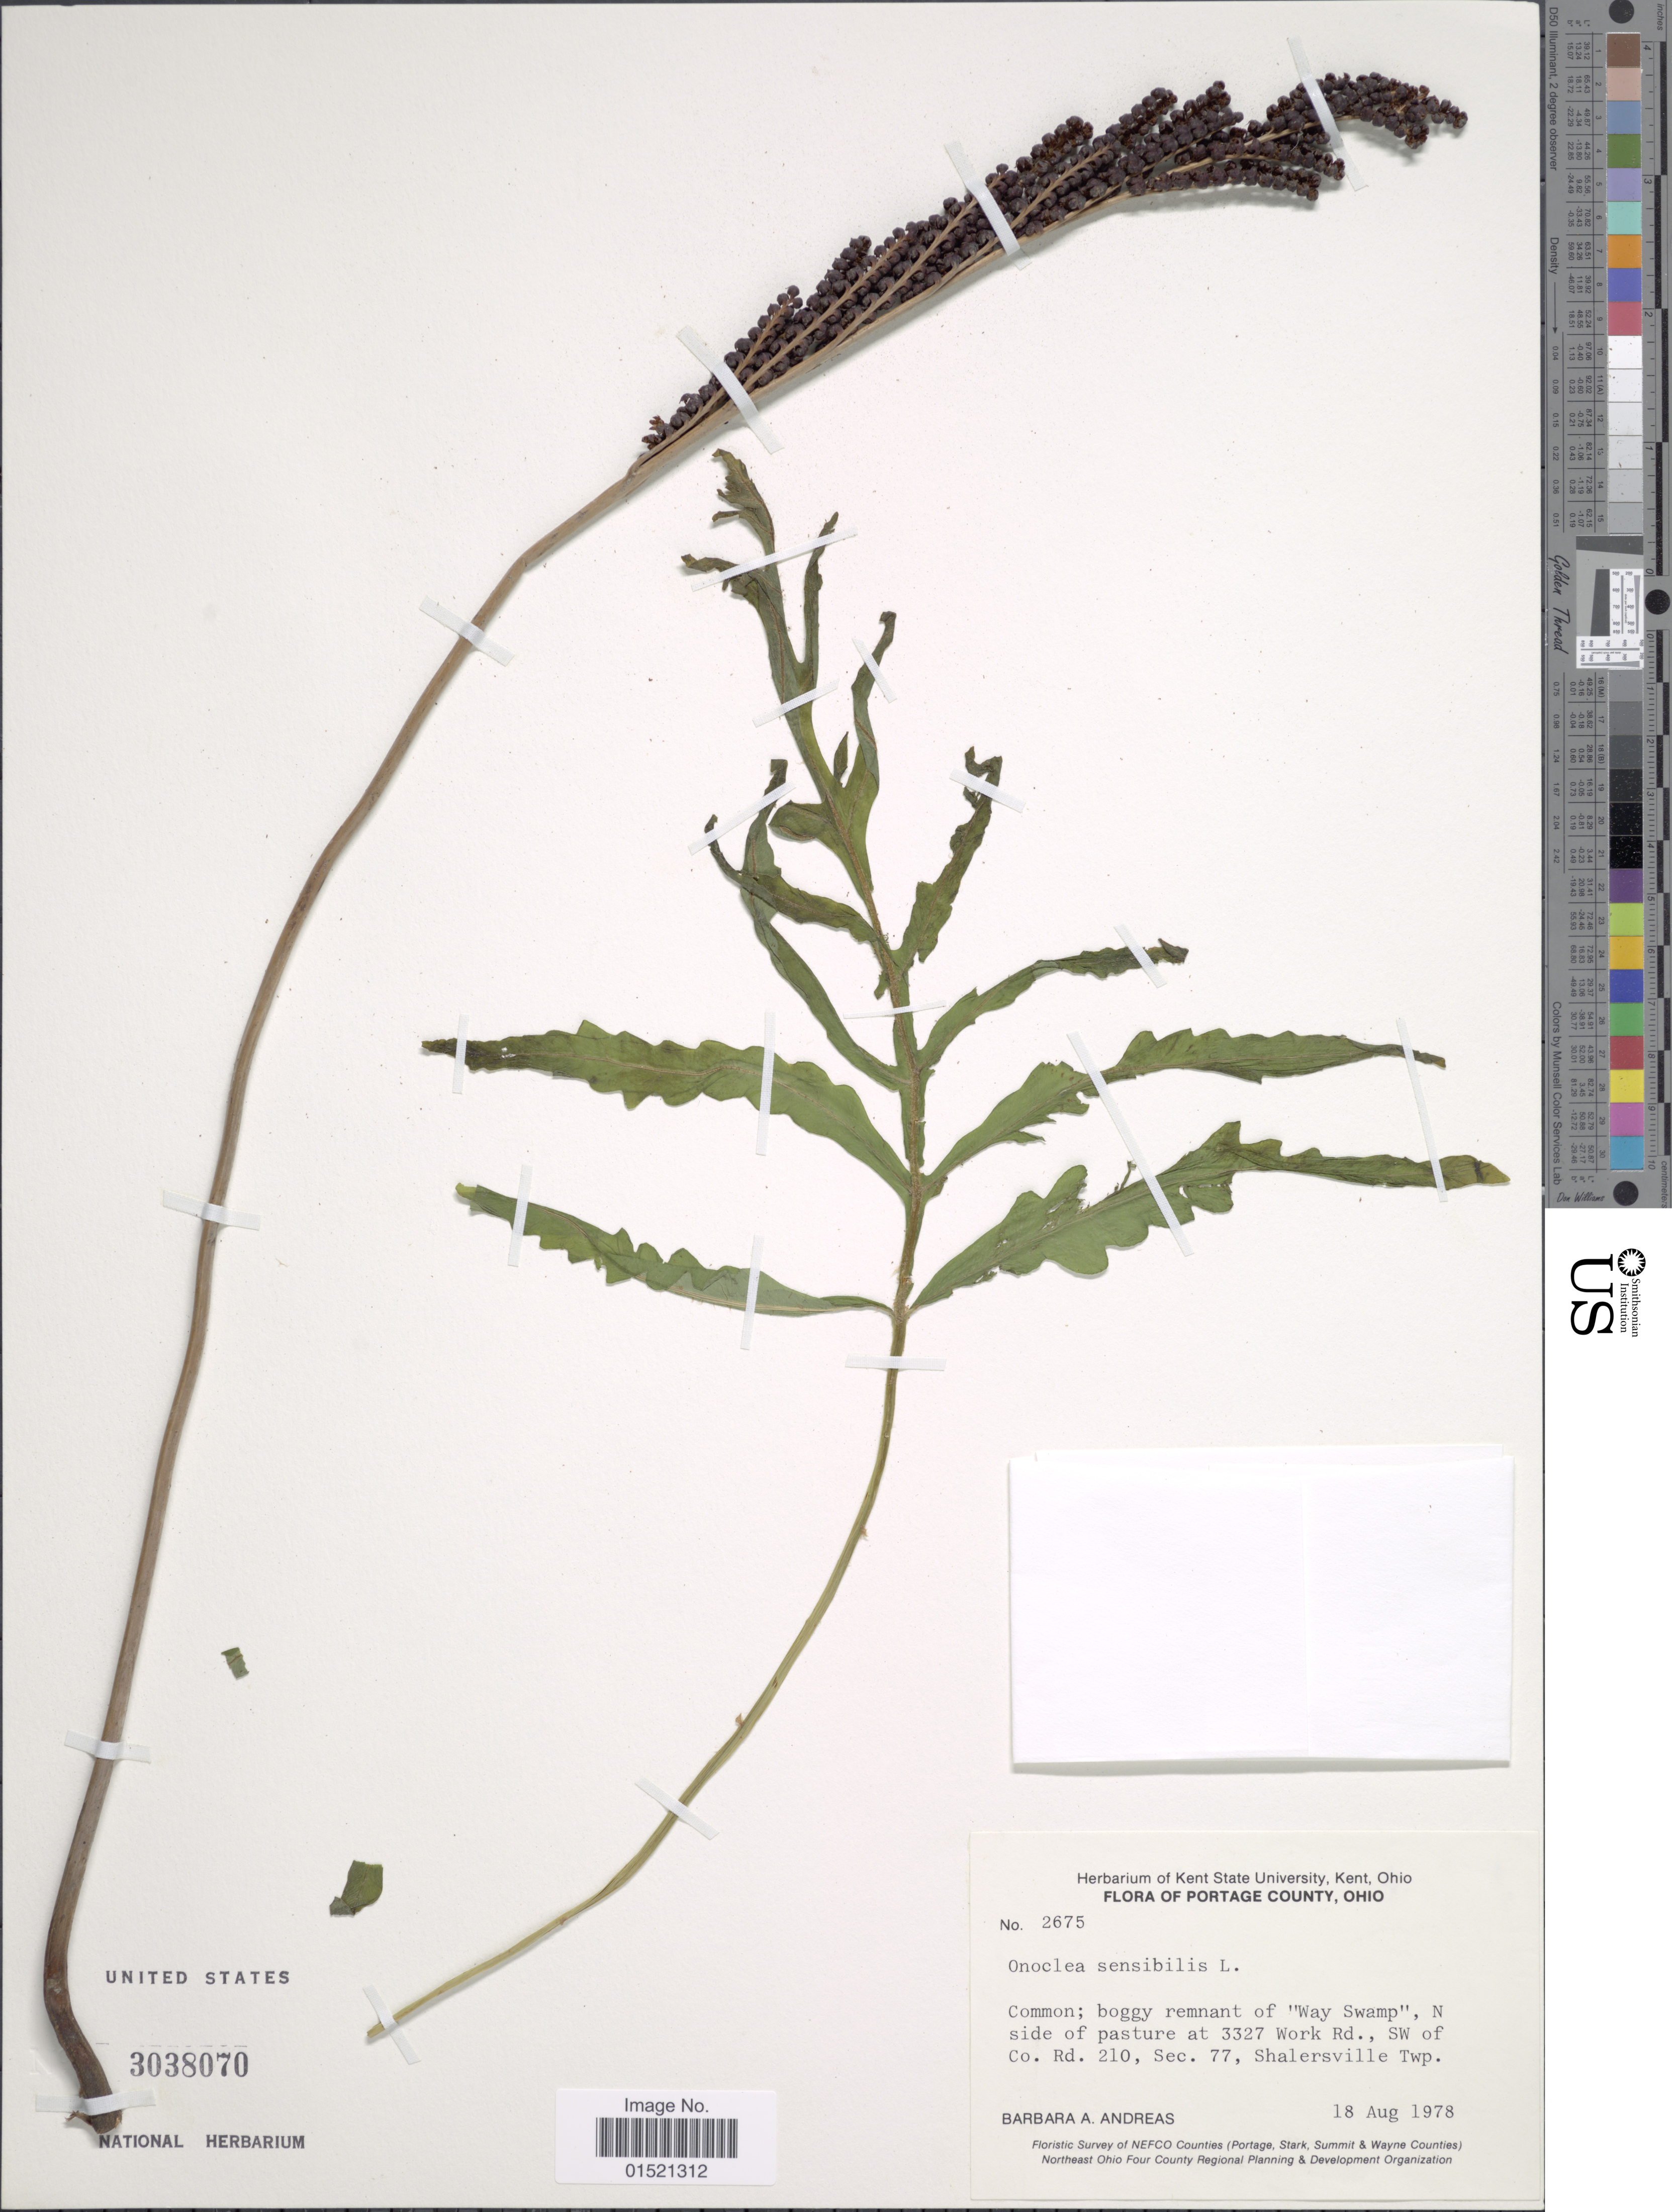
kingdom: Plantae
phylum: Tracheophyta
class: Polypodiopsida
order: Polypodiales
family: Onocleaceae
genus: Onoclea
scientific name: Onoclea sensibilis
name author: L.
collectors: B. A. Andreas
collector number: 2675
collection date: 1978-08-18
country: United States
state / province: Ohio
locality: Portage County, boggy remnant of 'Way Swamp', N side of pasture at 3327 Work Rd., SW of Co. Rd. 210, Sec. 77, Shalersville Twp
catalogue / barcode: US 3038070